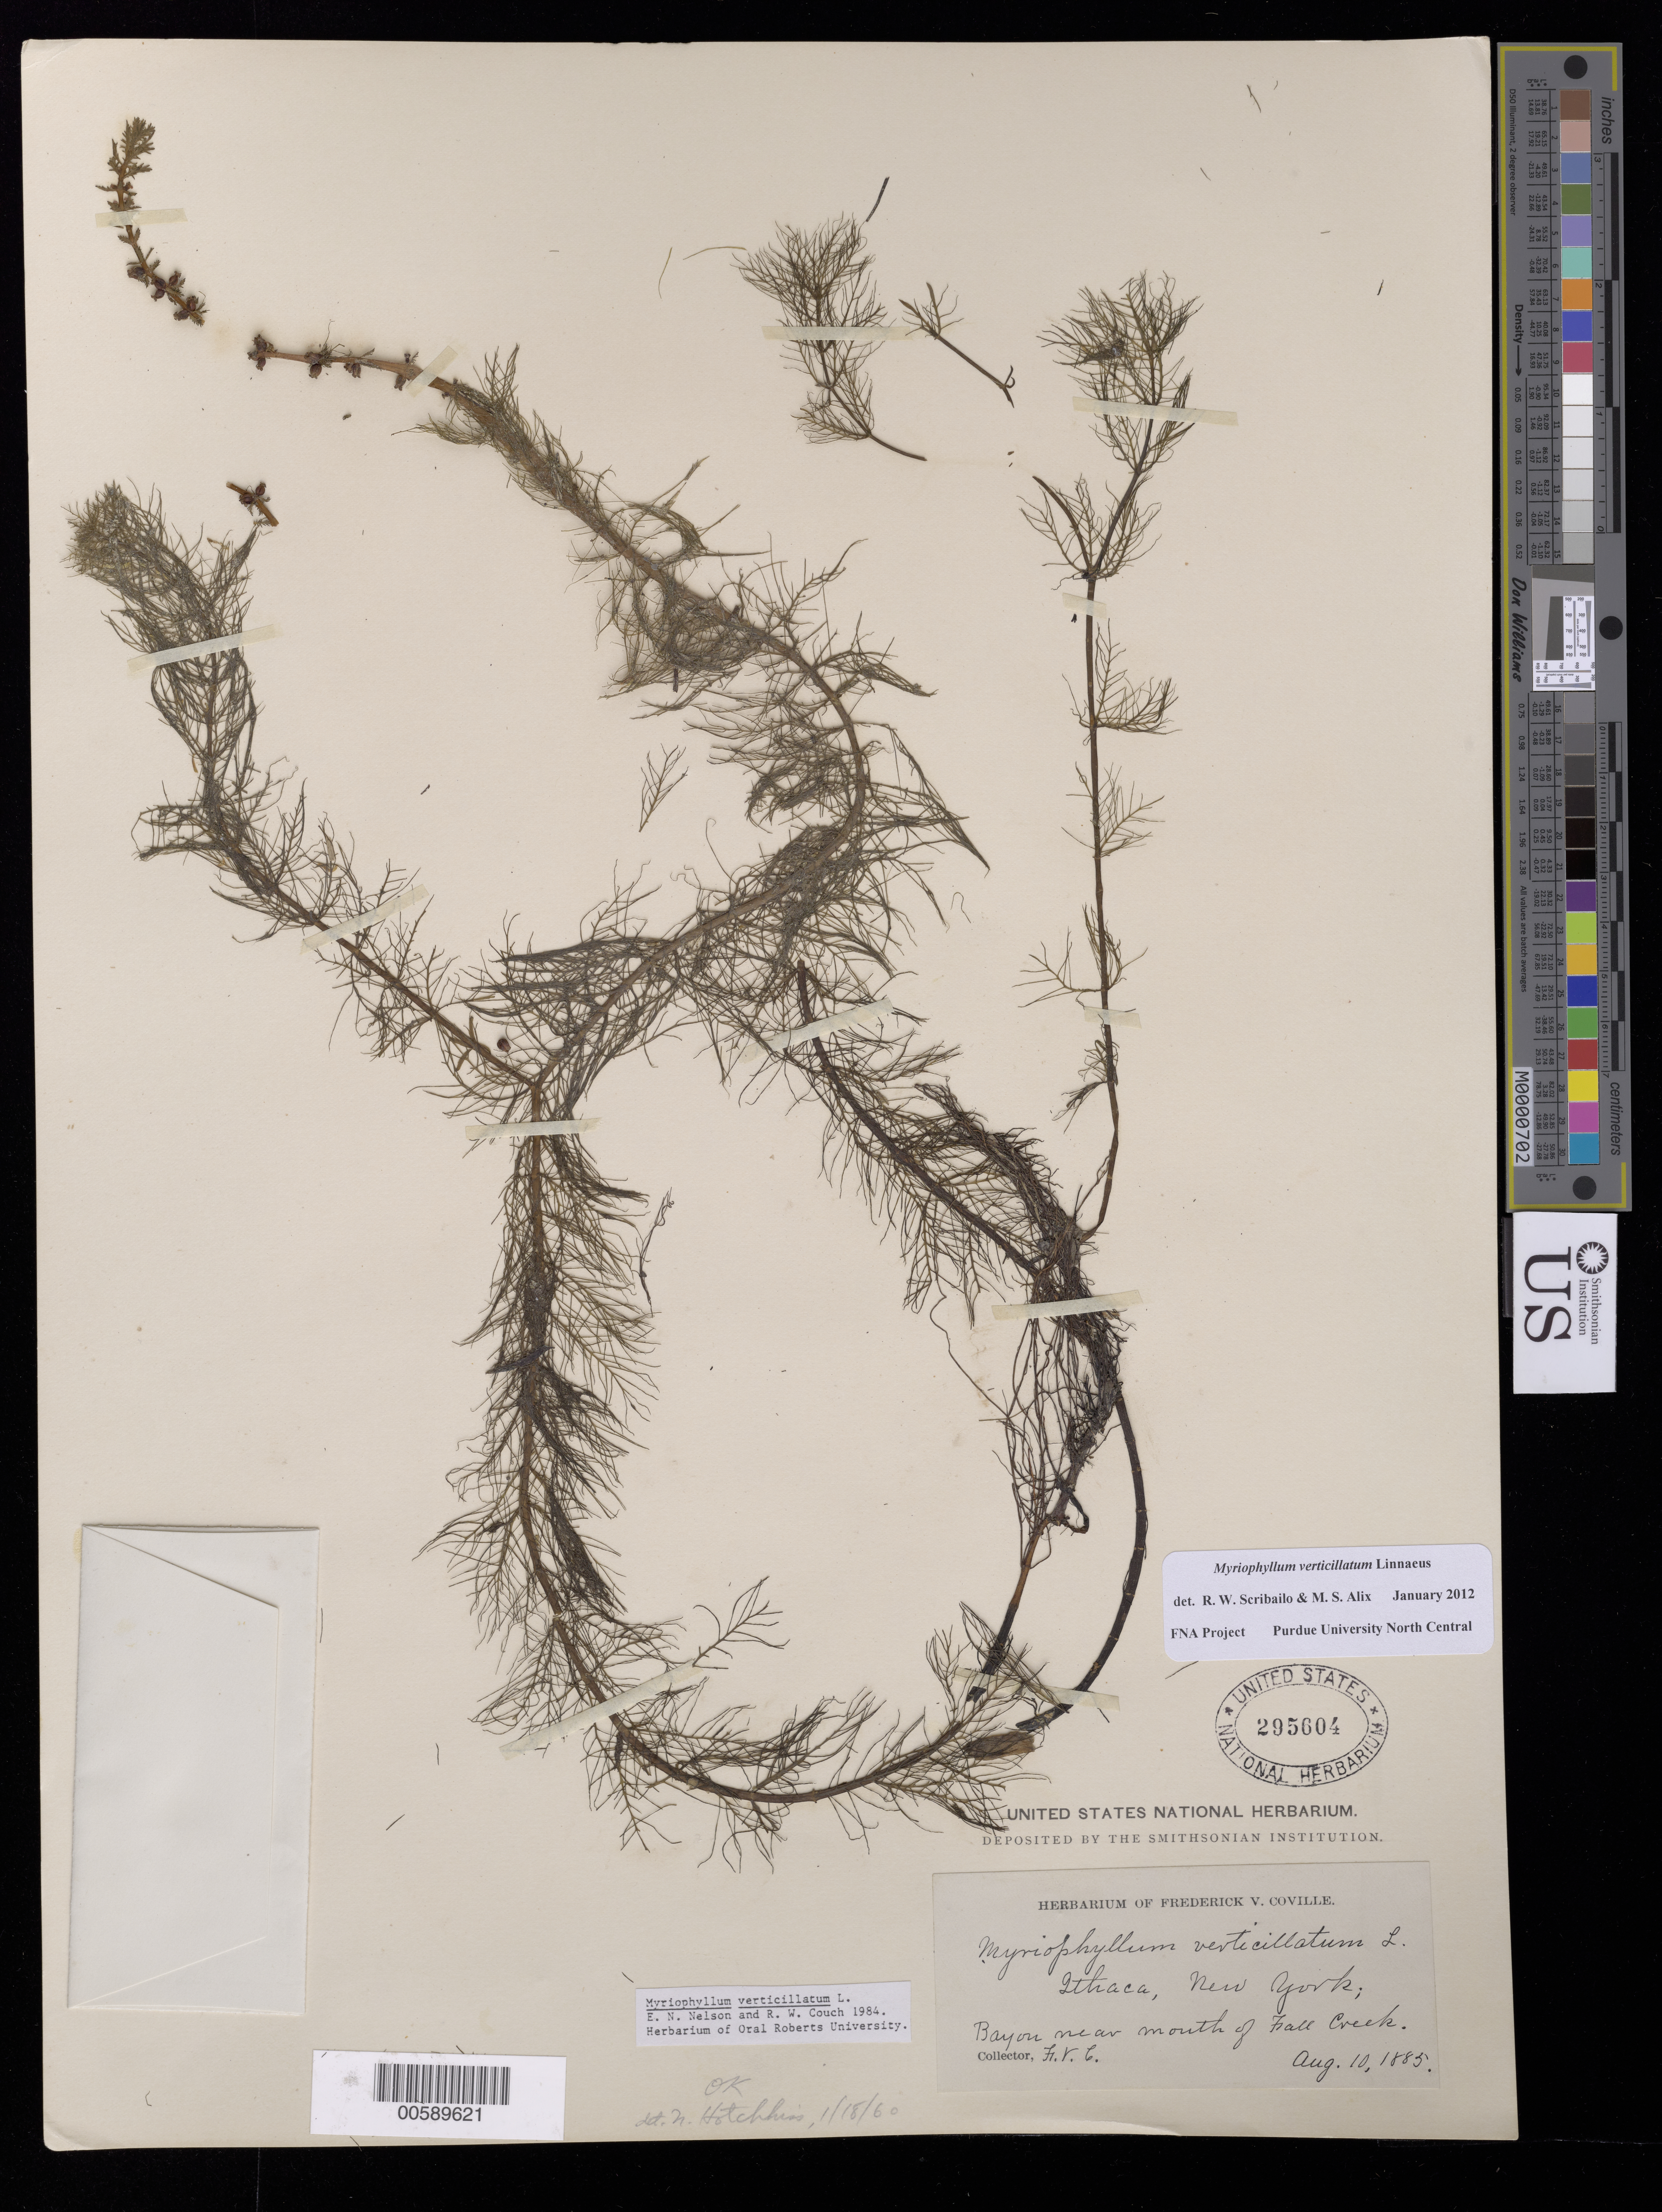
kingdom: Plantae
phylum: Tracheophyta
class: Magnoliopsida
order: Saxifragales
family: Haloragaceae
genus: Myriophyllum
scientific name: Myriophyllum verticillatum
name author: L.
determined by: Scribailo, R. W.; Alix, M. S.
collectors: F. V. Coville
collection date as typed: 10 Aug 1885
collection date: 1885-08-10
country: United States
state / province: New York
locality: Ithaca, Bay on near mouth of Fall Creek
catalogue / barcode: US 295604